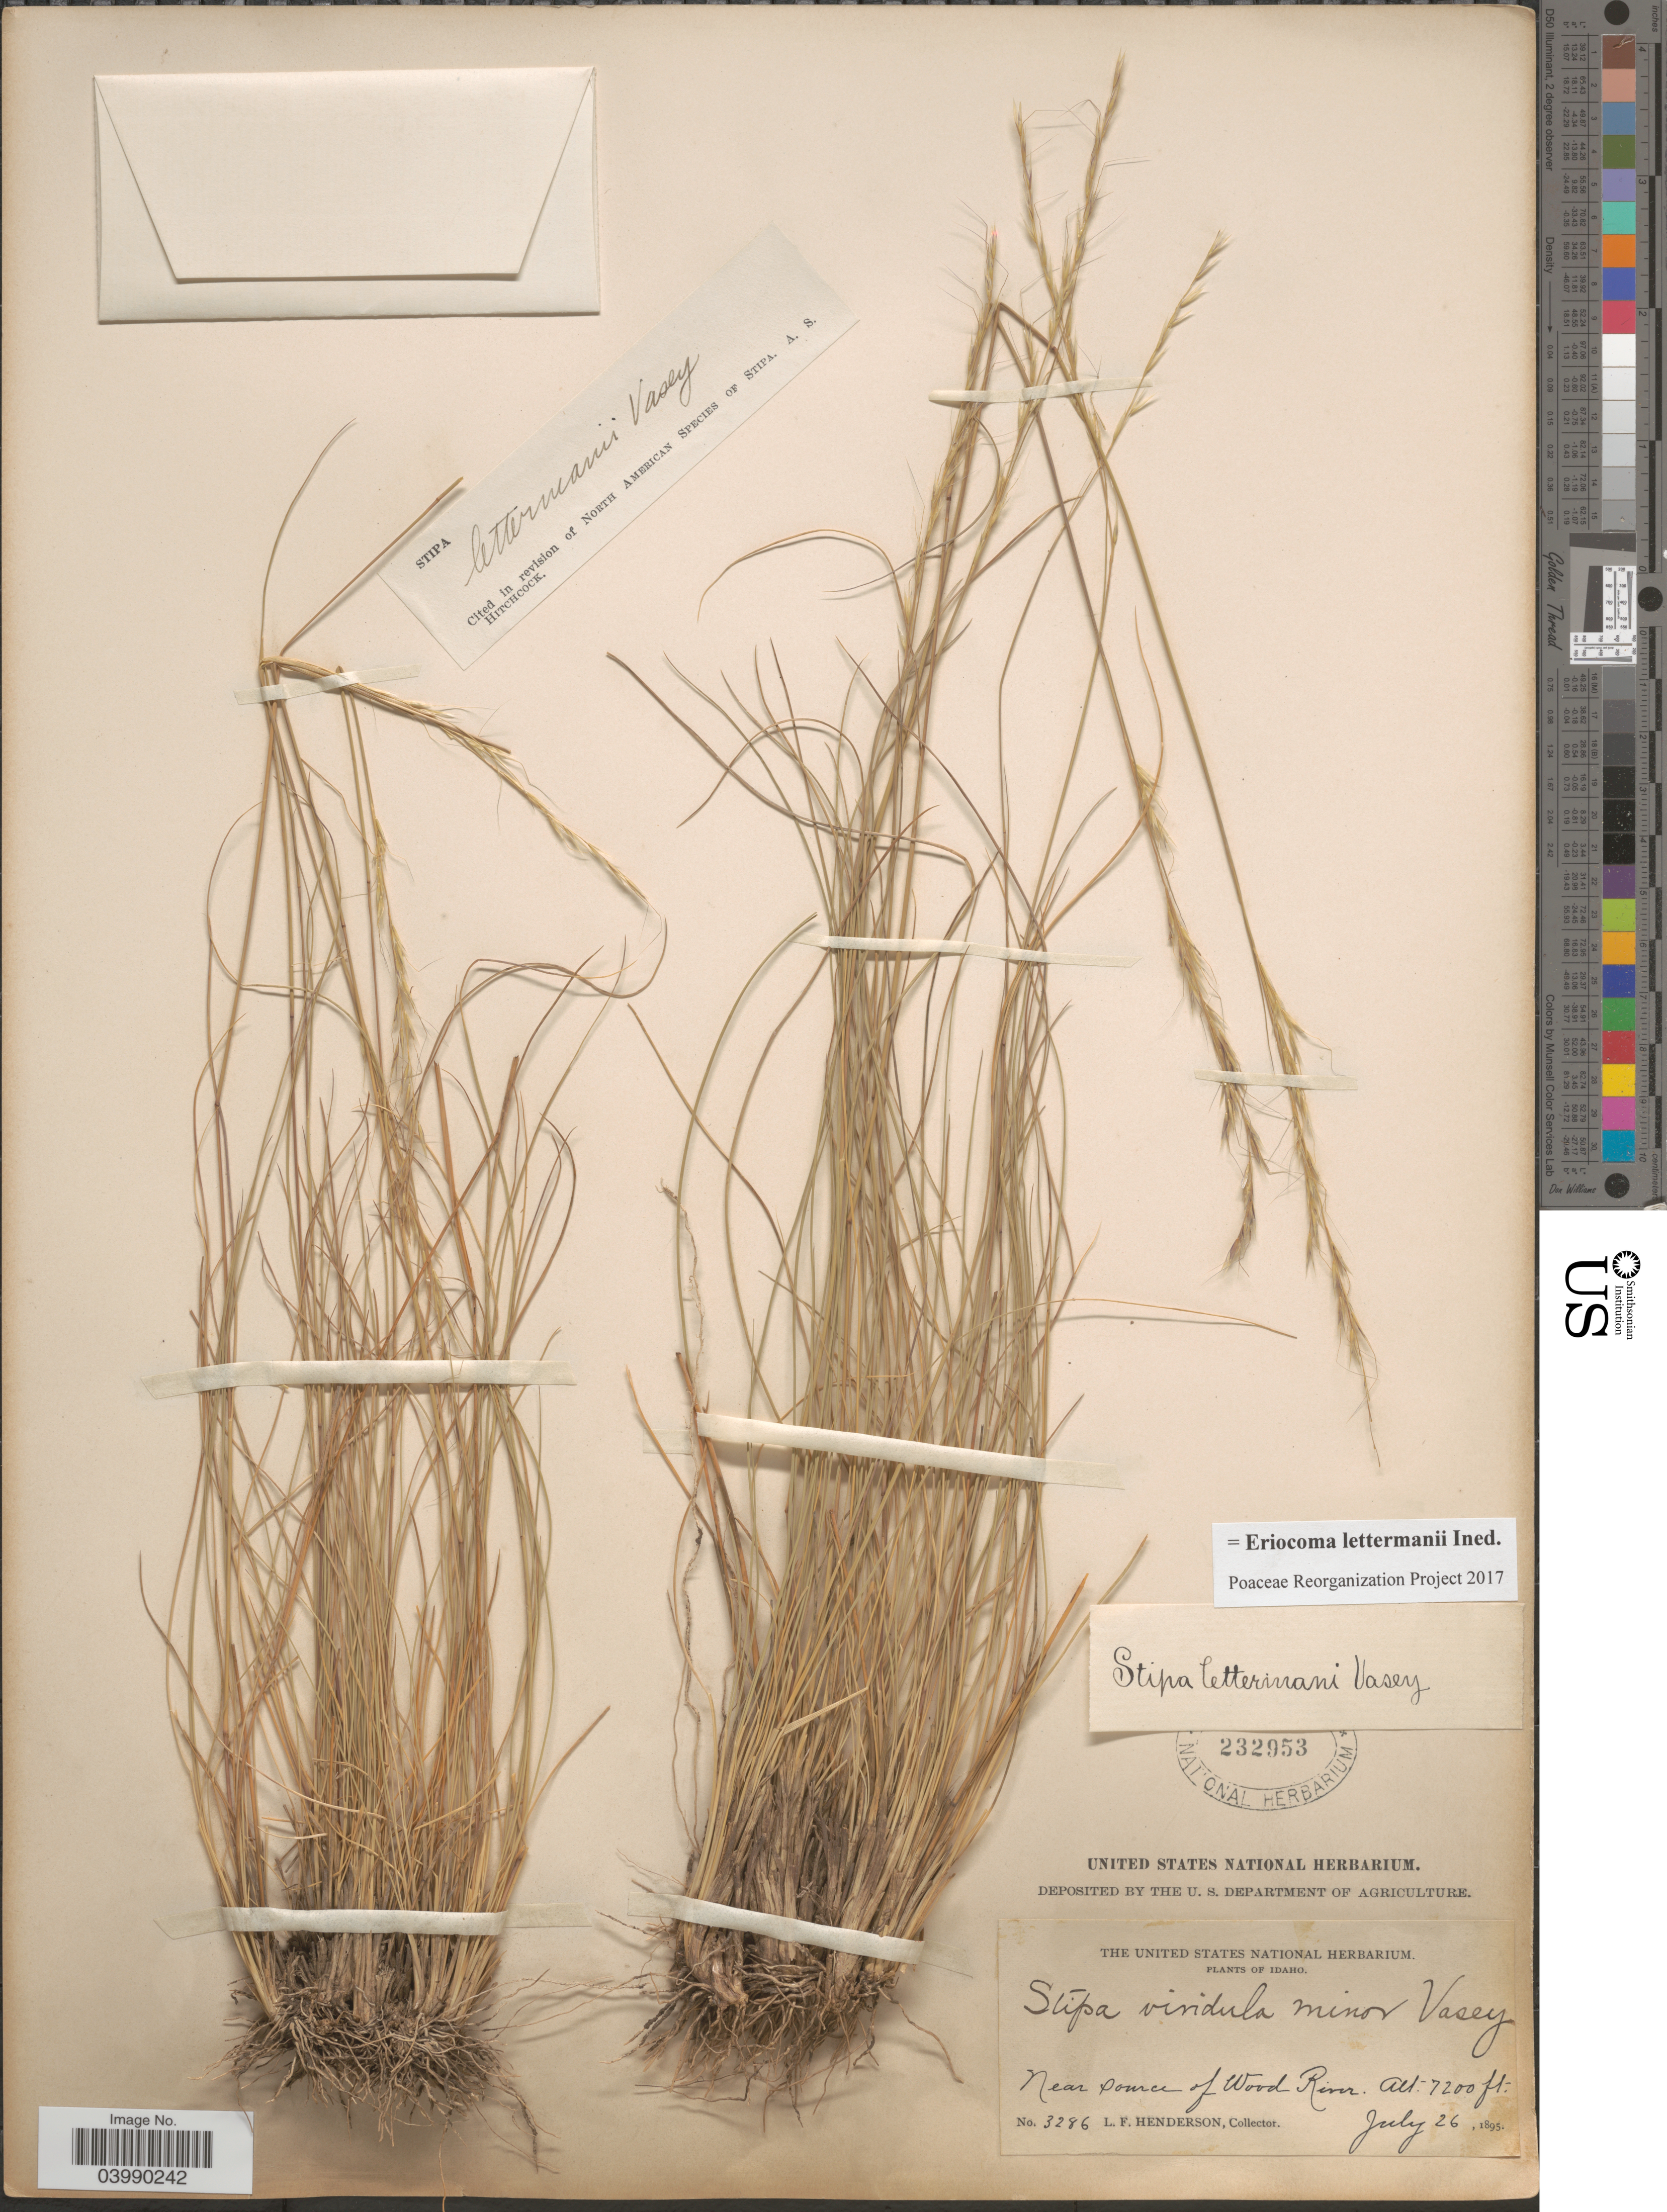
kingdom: Plantae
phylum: Tracheophyta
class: Liliopsida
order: Poales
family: Poaceae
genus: Eriocoma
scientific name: Eriocoma lettermanii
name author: (Vasey) Romasch.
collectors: L. Henderson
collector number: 3286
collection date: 1895-07-26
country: United States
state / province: Idaho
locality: Near source of Wood River.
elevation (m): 2195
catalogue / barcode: US 232953